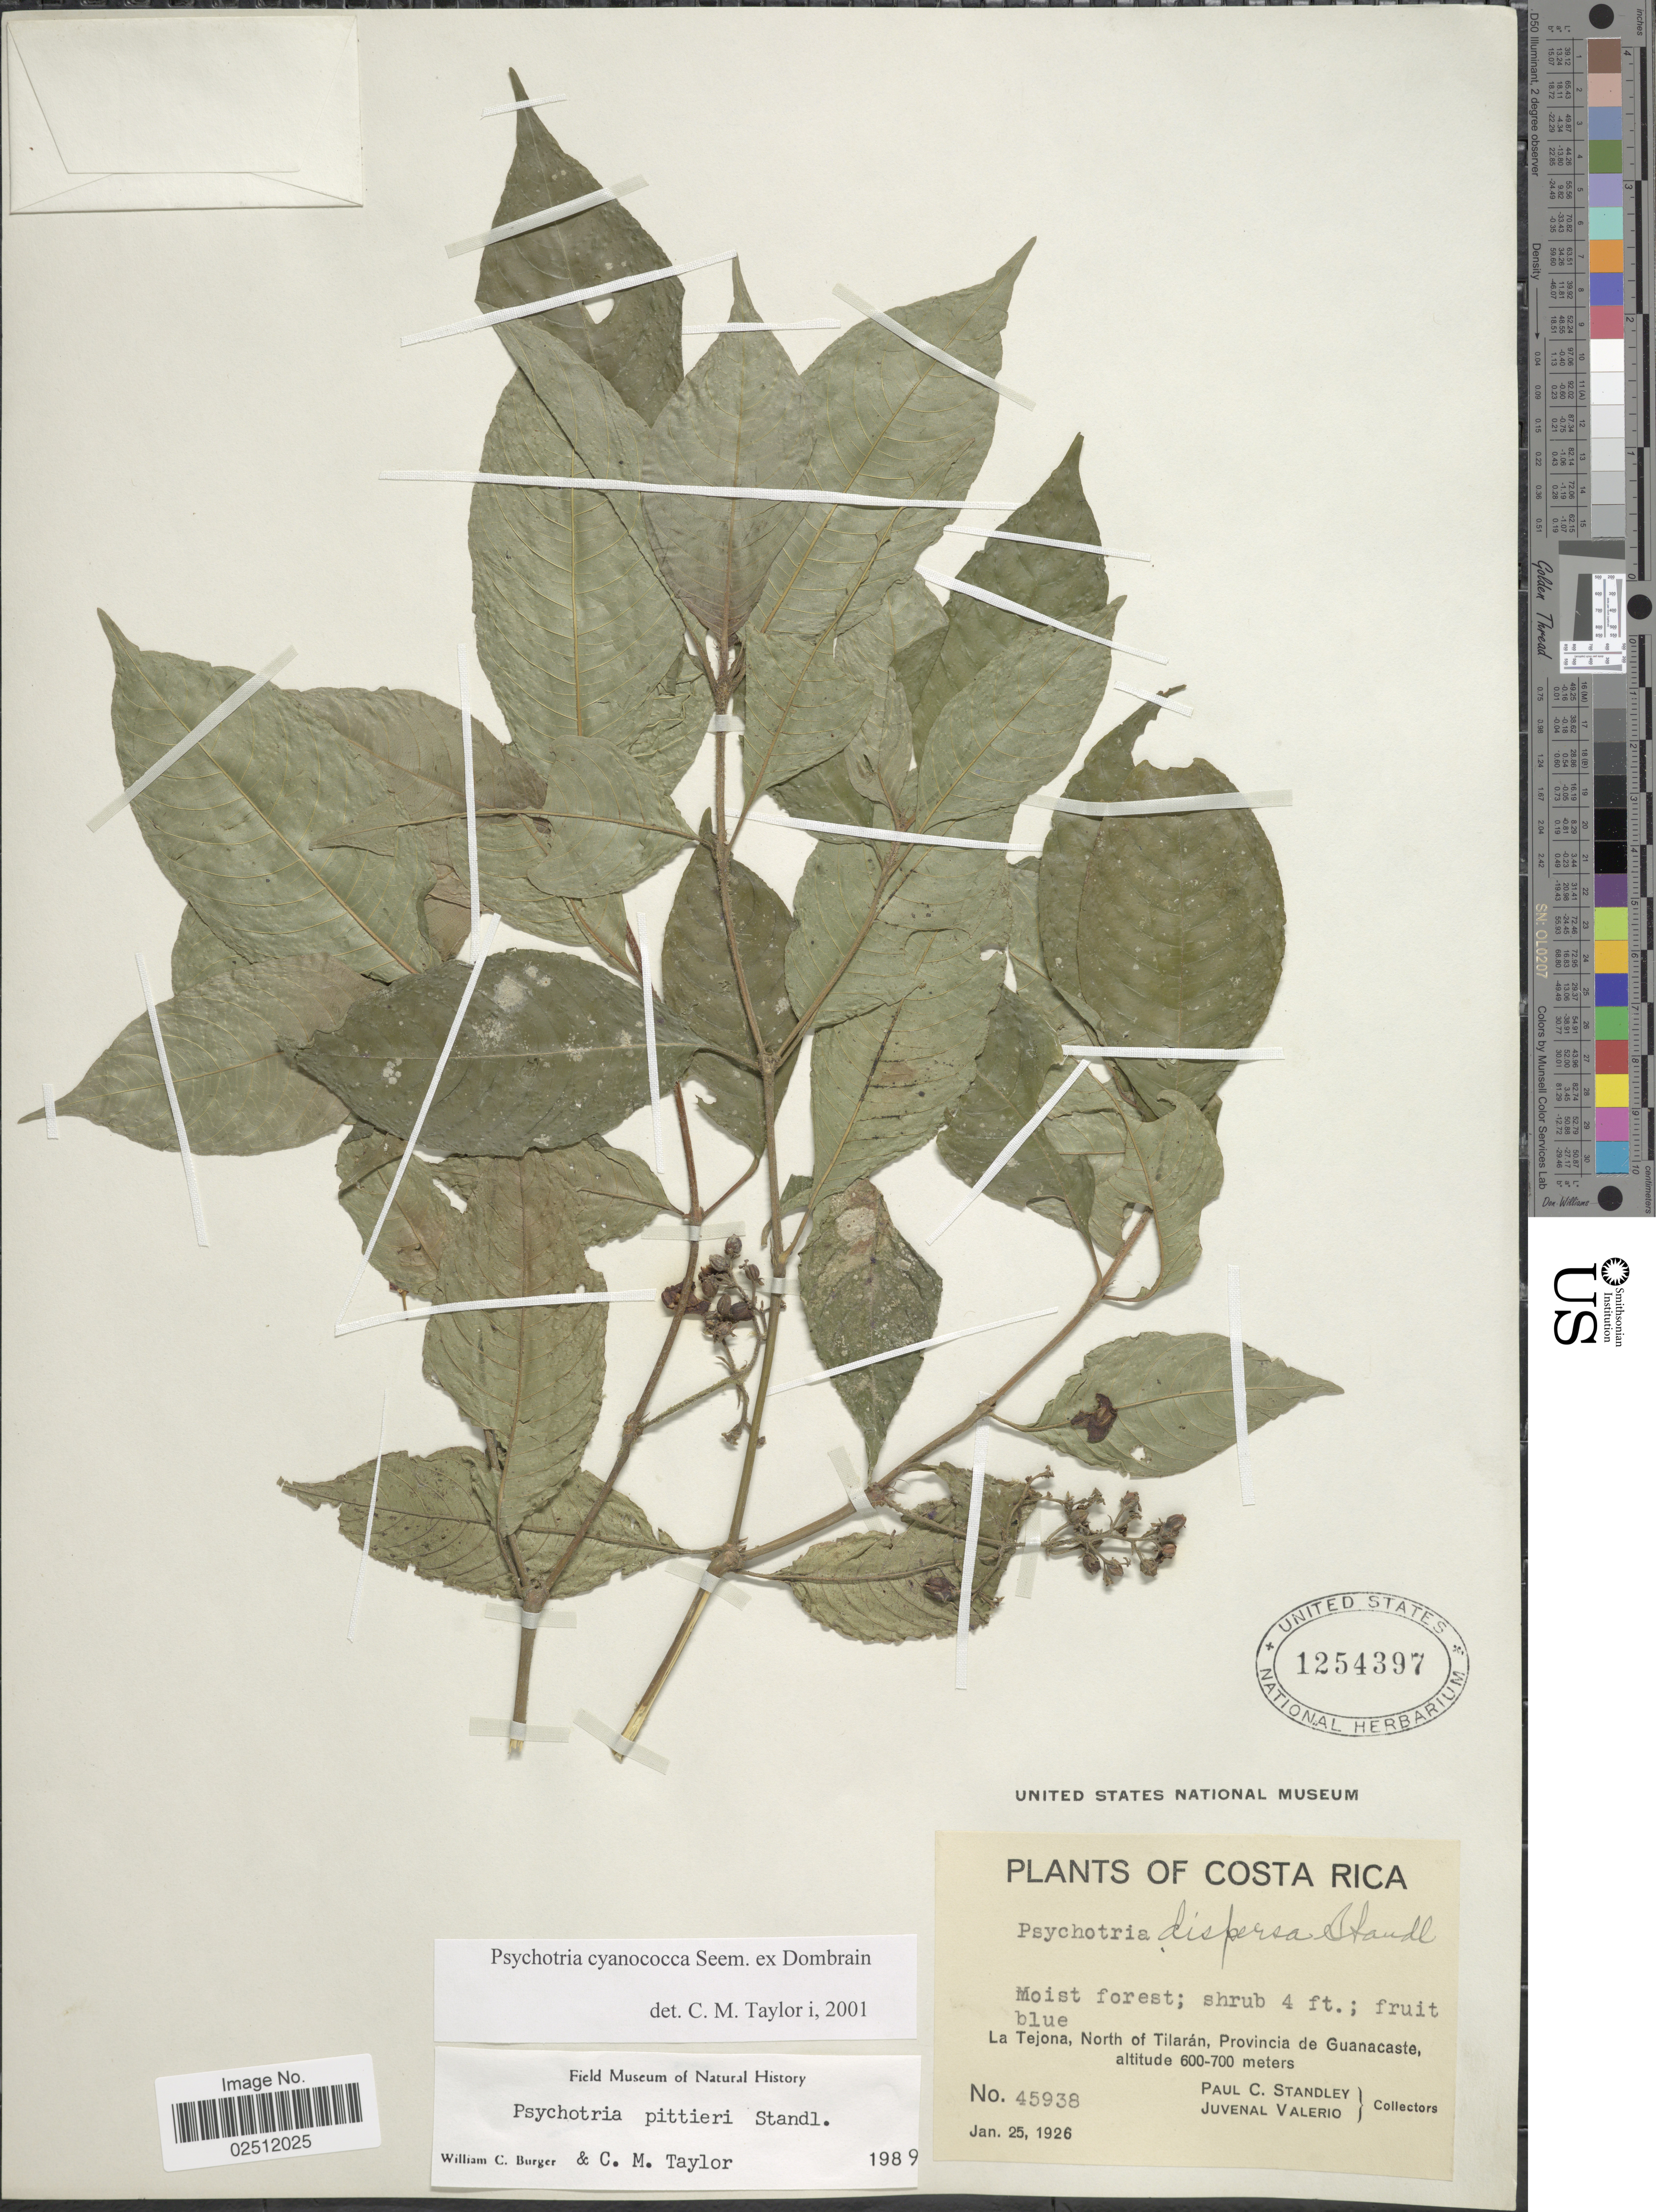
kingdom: Plantae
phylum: Tracheophyta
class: Magnoliopsida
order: Gentianales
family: Rubiaceae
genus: Psychotria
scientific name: Psychotria cyanococca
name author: Seem. ex Dombrain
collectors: P. C. Standley & J. Valerio R.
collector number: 45938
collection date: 1926-01-25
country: Costa Rica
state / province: Guanacaste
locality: Moist forest; La Tejona, North of Tilarán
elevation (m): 600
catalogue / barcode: US 1254397